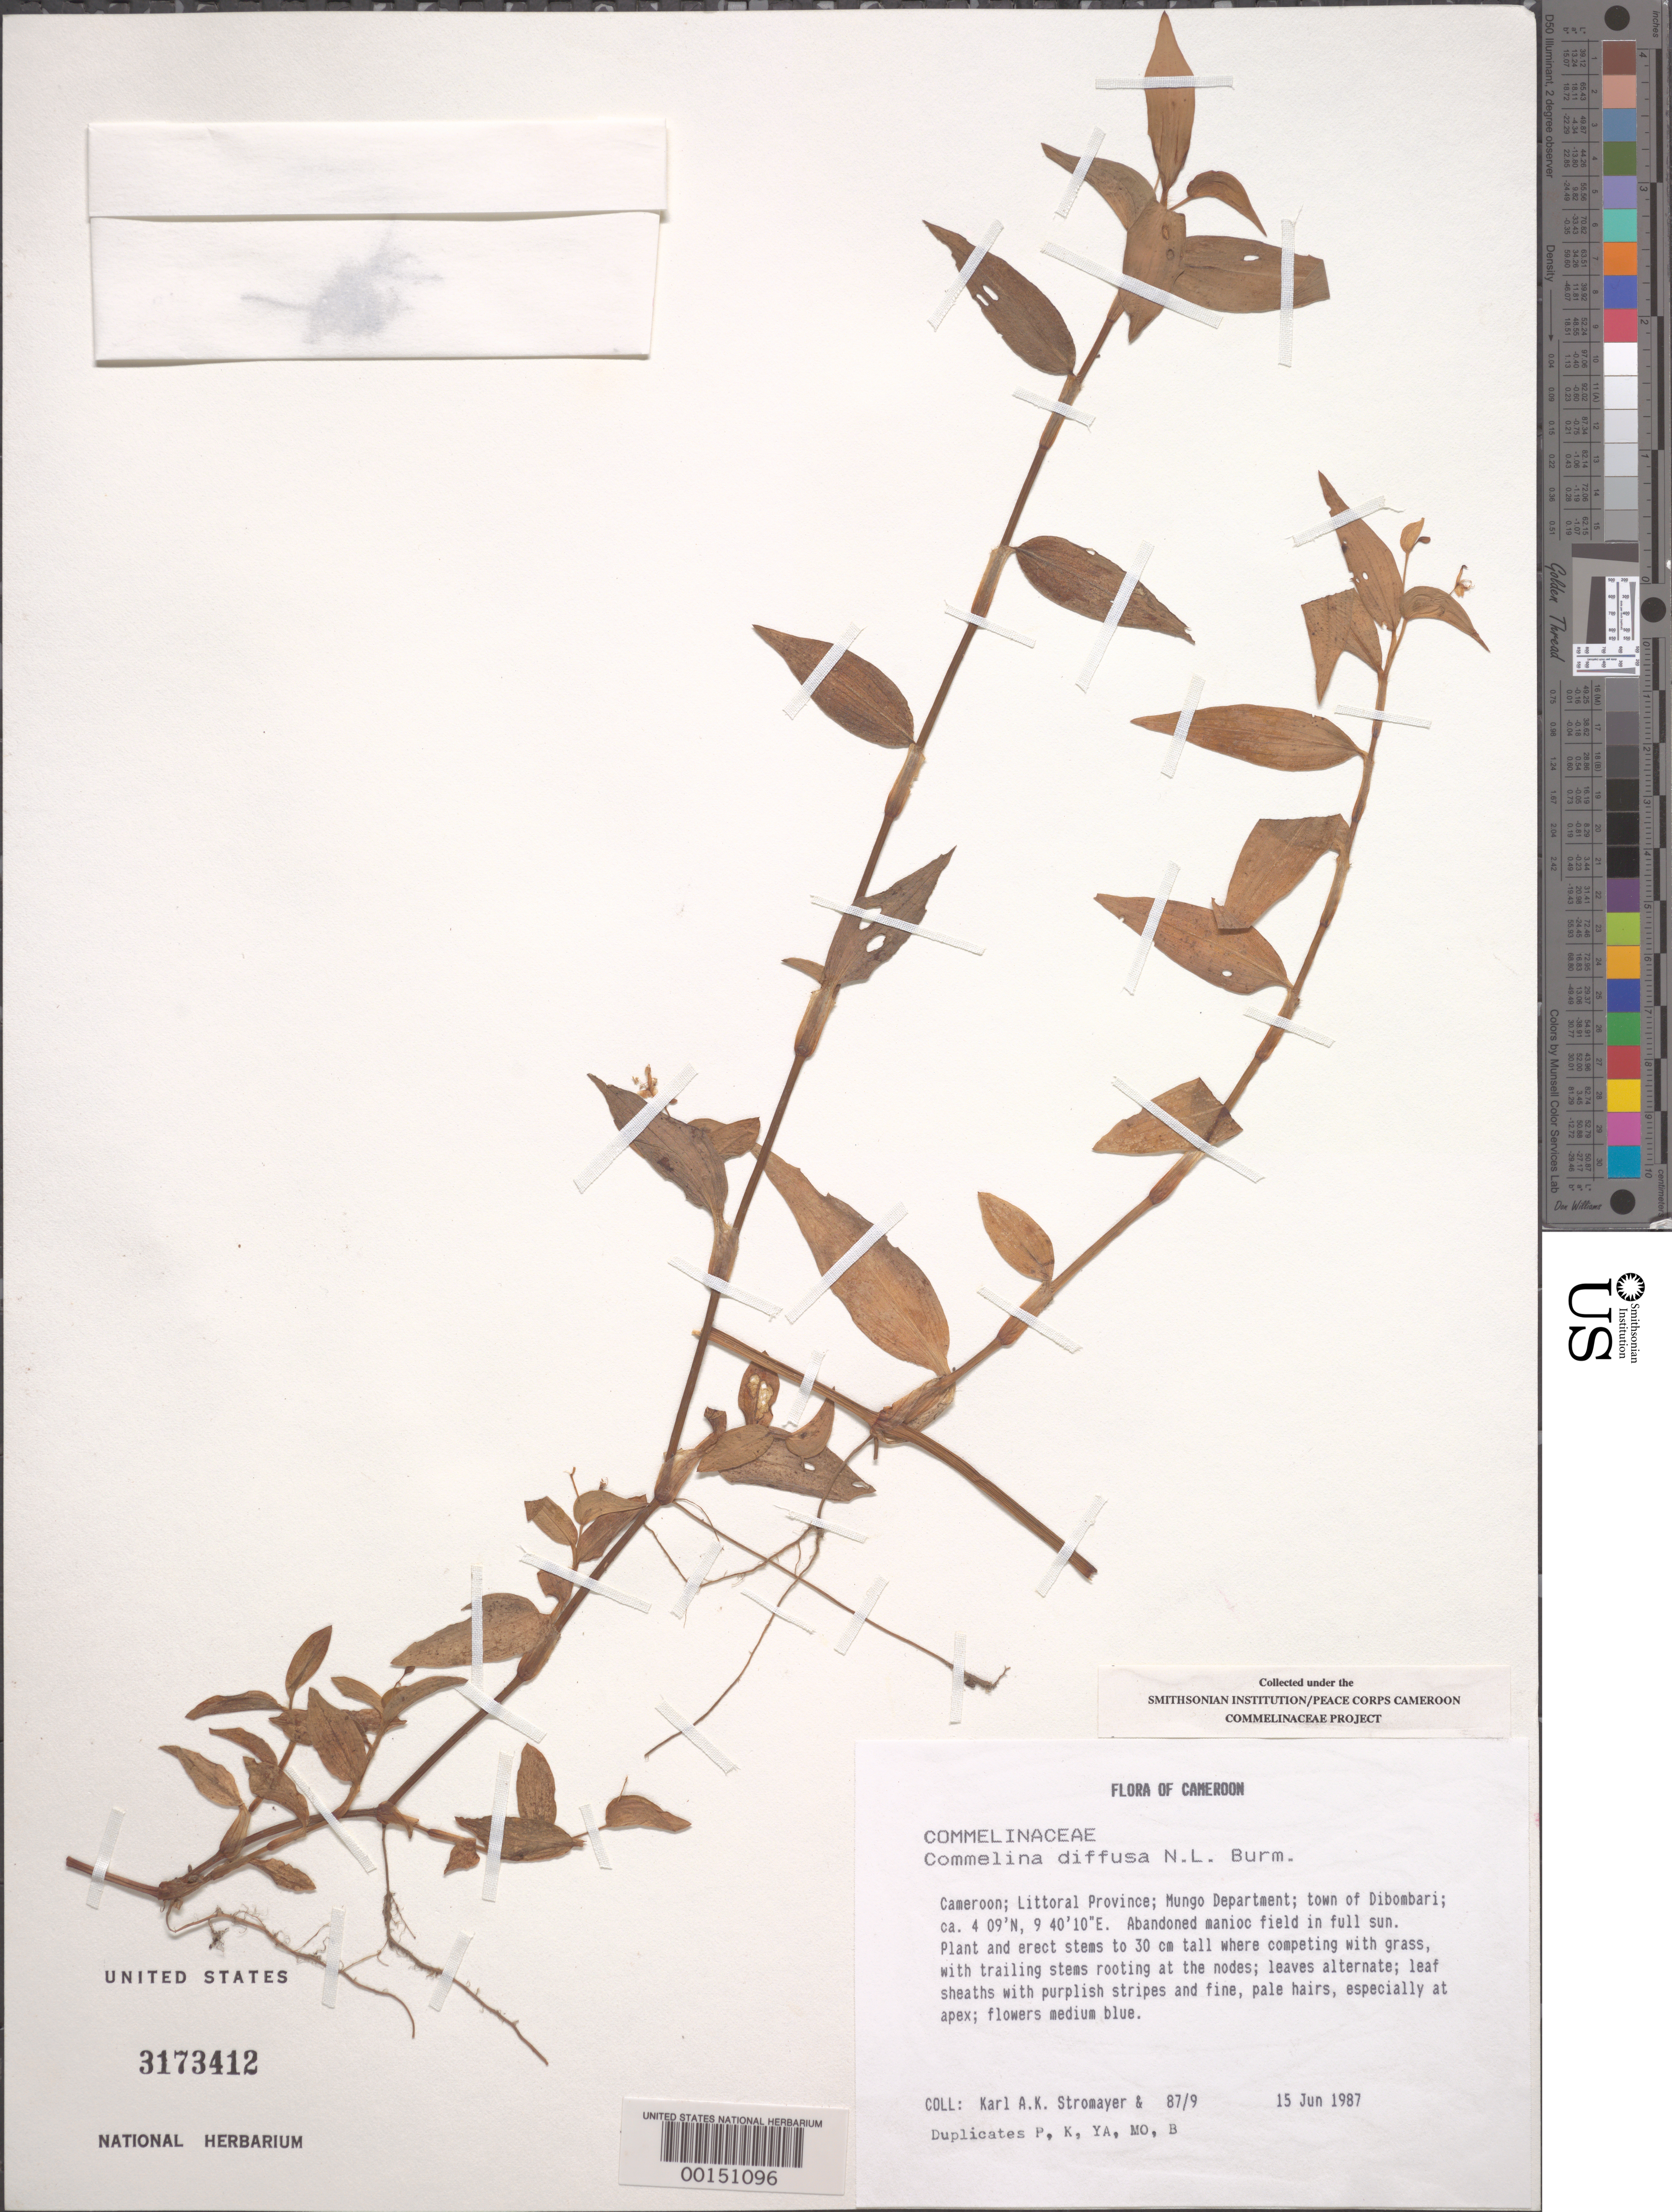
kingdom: Plantae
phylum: Tracheophyta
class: Liliopsida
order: Commelinales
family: Commelinaceae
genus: Commelina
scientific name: Commelina diffusa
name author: Burm. f.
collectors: K. A. Stromayer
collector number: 87/9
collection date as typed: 15 Jun 1987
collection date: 1987-06-15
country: Cameroon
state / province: Littoral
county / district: Mungo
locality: Dibombari town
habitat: Abandoned manioc field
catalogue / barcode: US 3173412